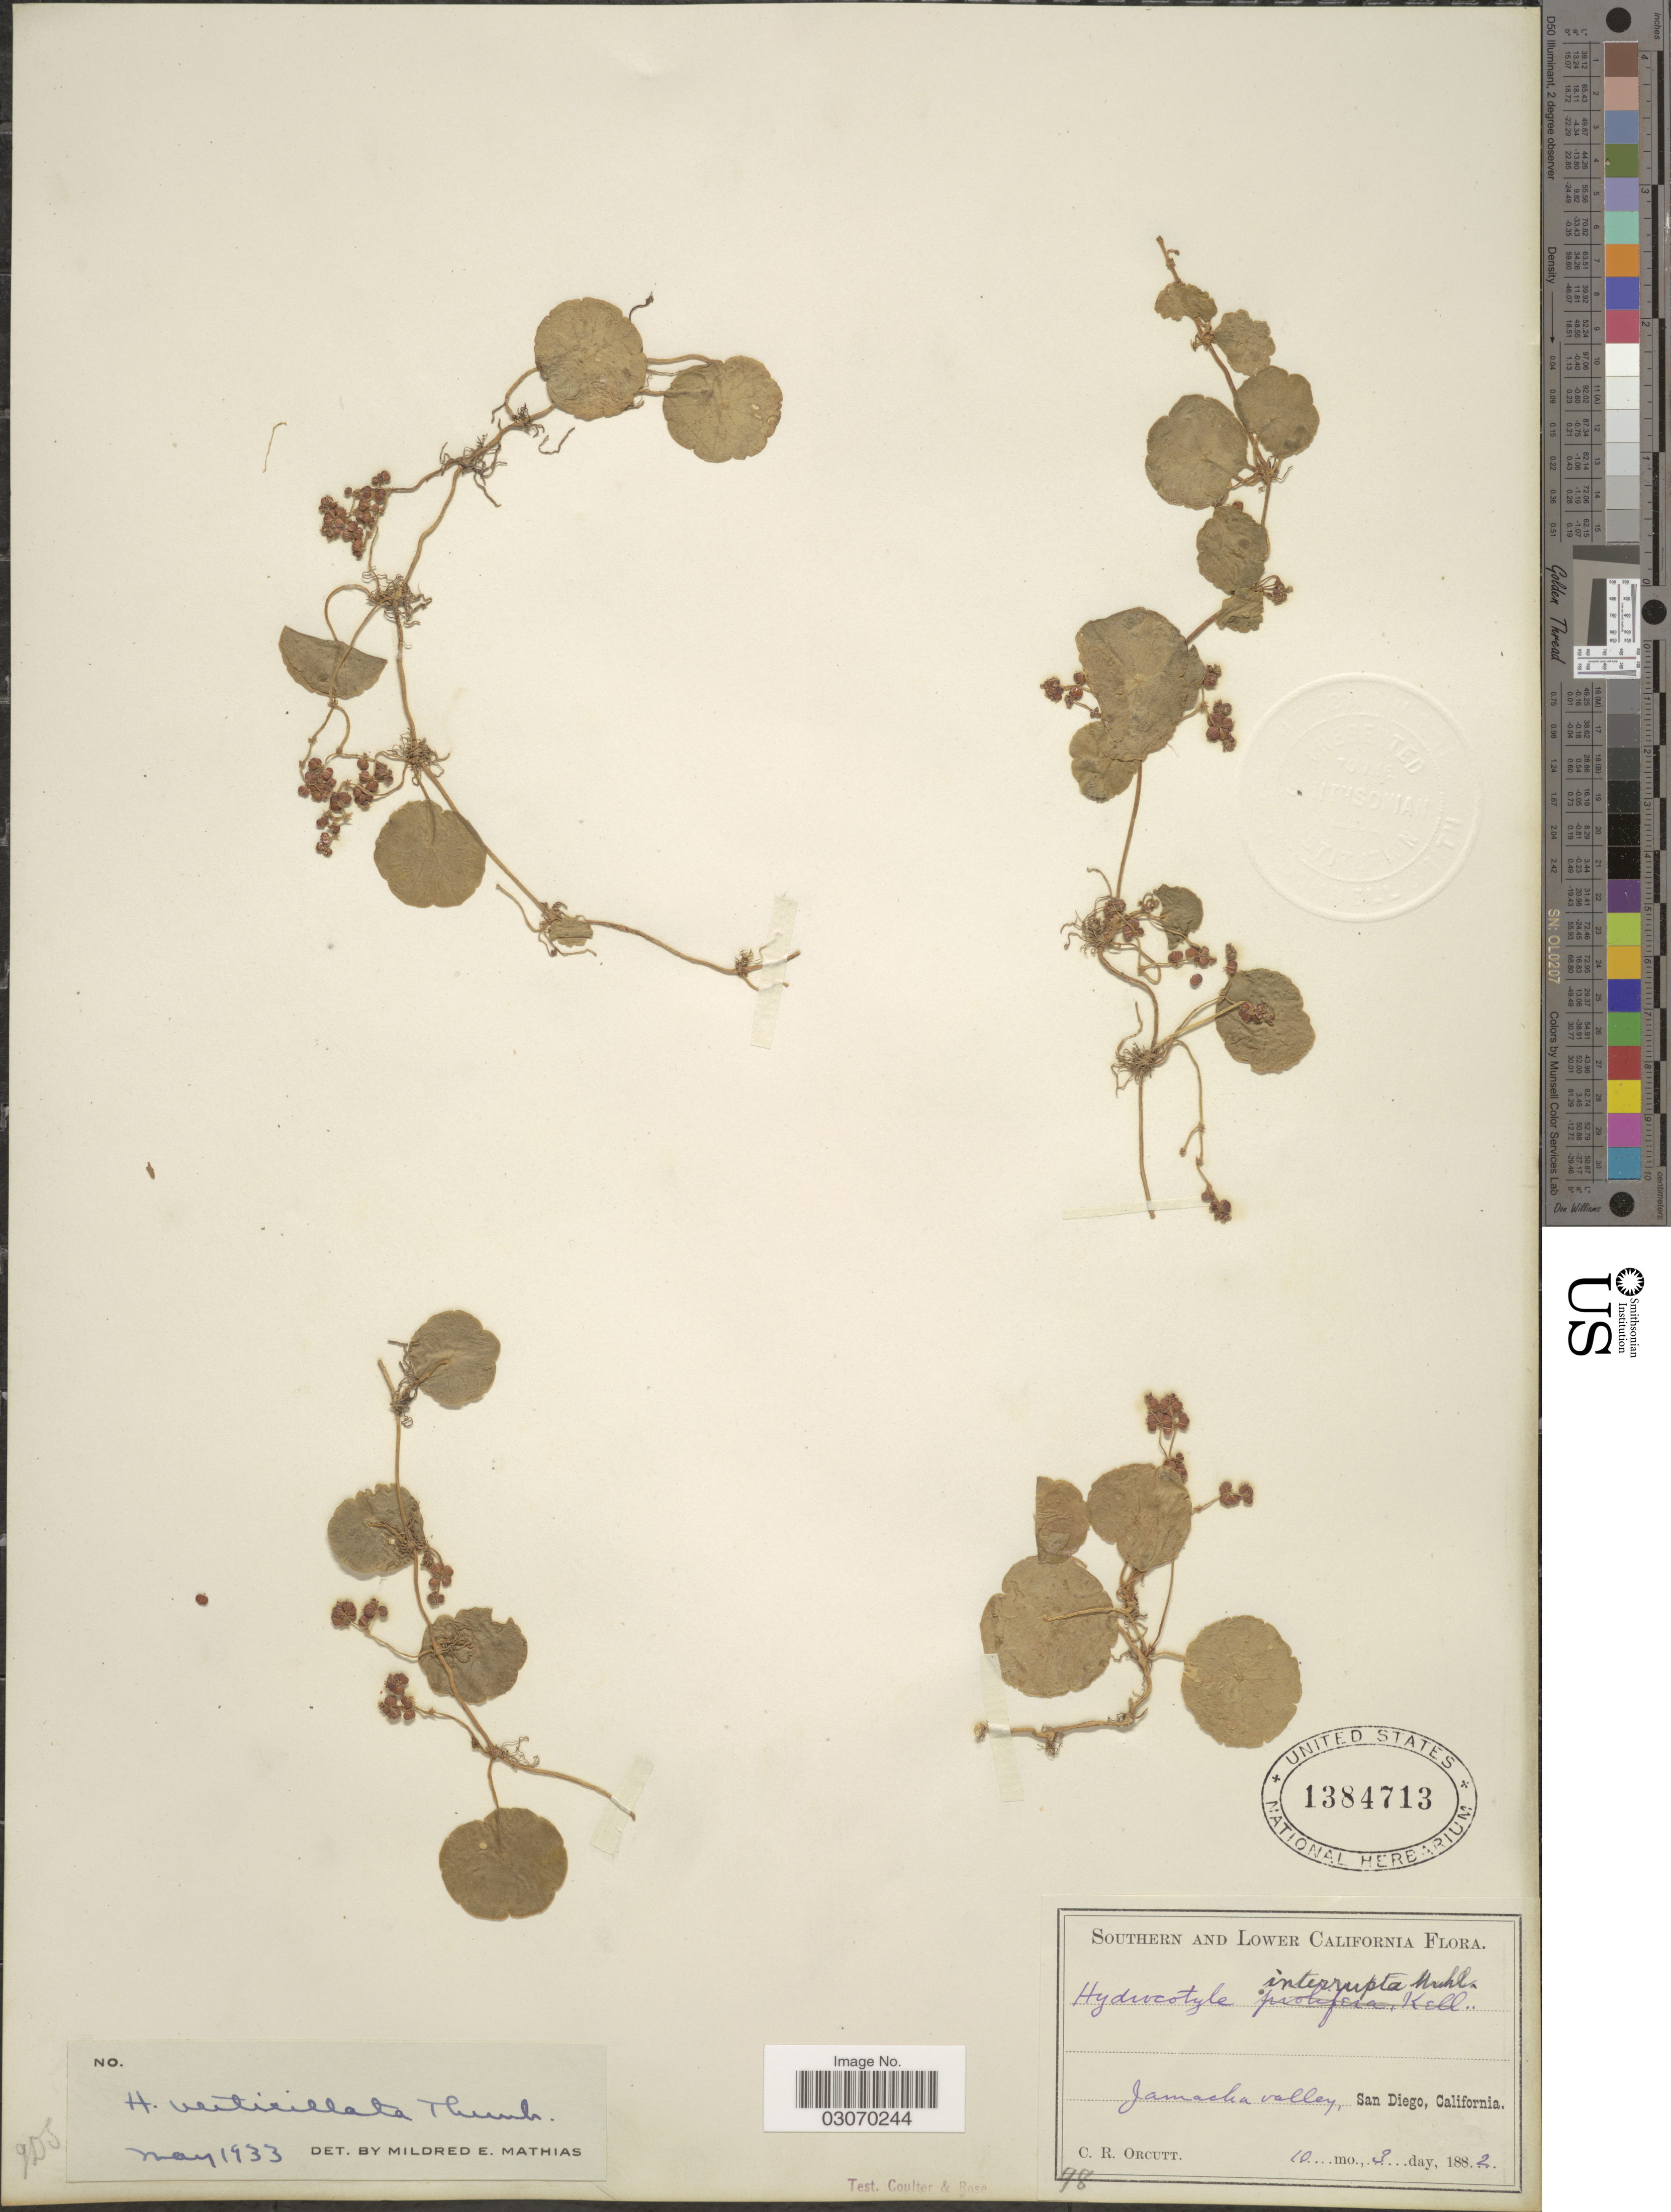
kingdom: Plantae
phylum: Tracheophyta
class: Magnoliopsida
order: Apiales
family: Araliaceae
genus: Hydrocotyle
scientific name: Hydrocotyle verticillata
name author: Thunb.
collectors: C. R. Orcutt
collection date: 1882-10-03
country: United States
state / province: California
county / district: San Diego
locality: Southern and Lower California. Jamacha valley, San Diego.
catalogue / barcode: US 1384713